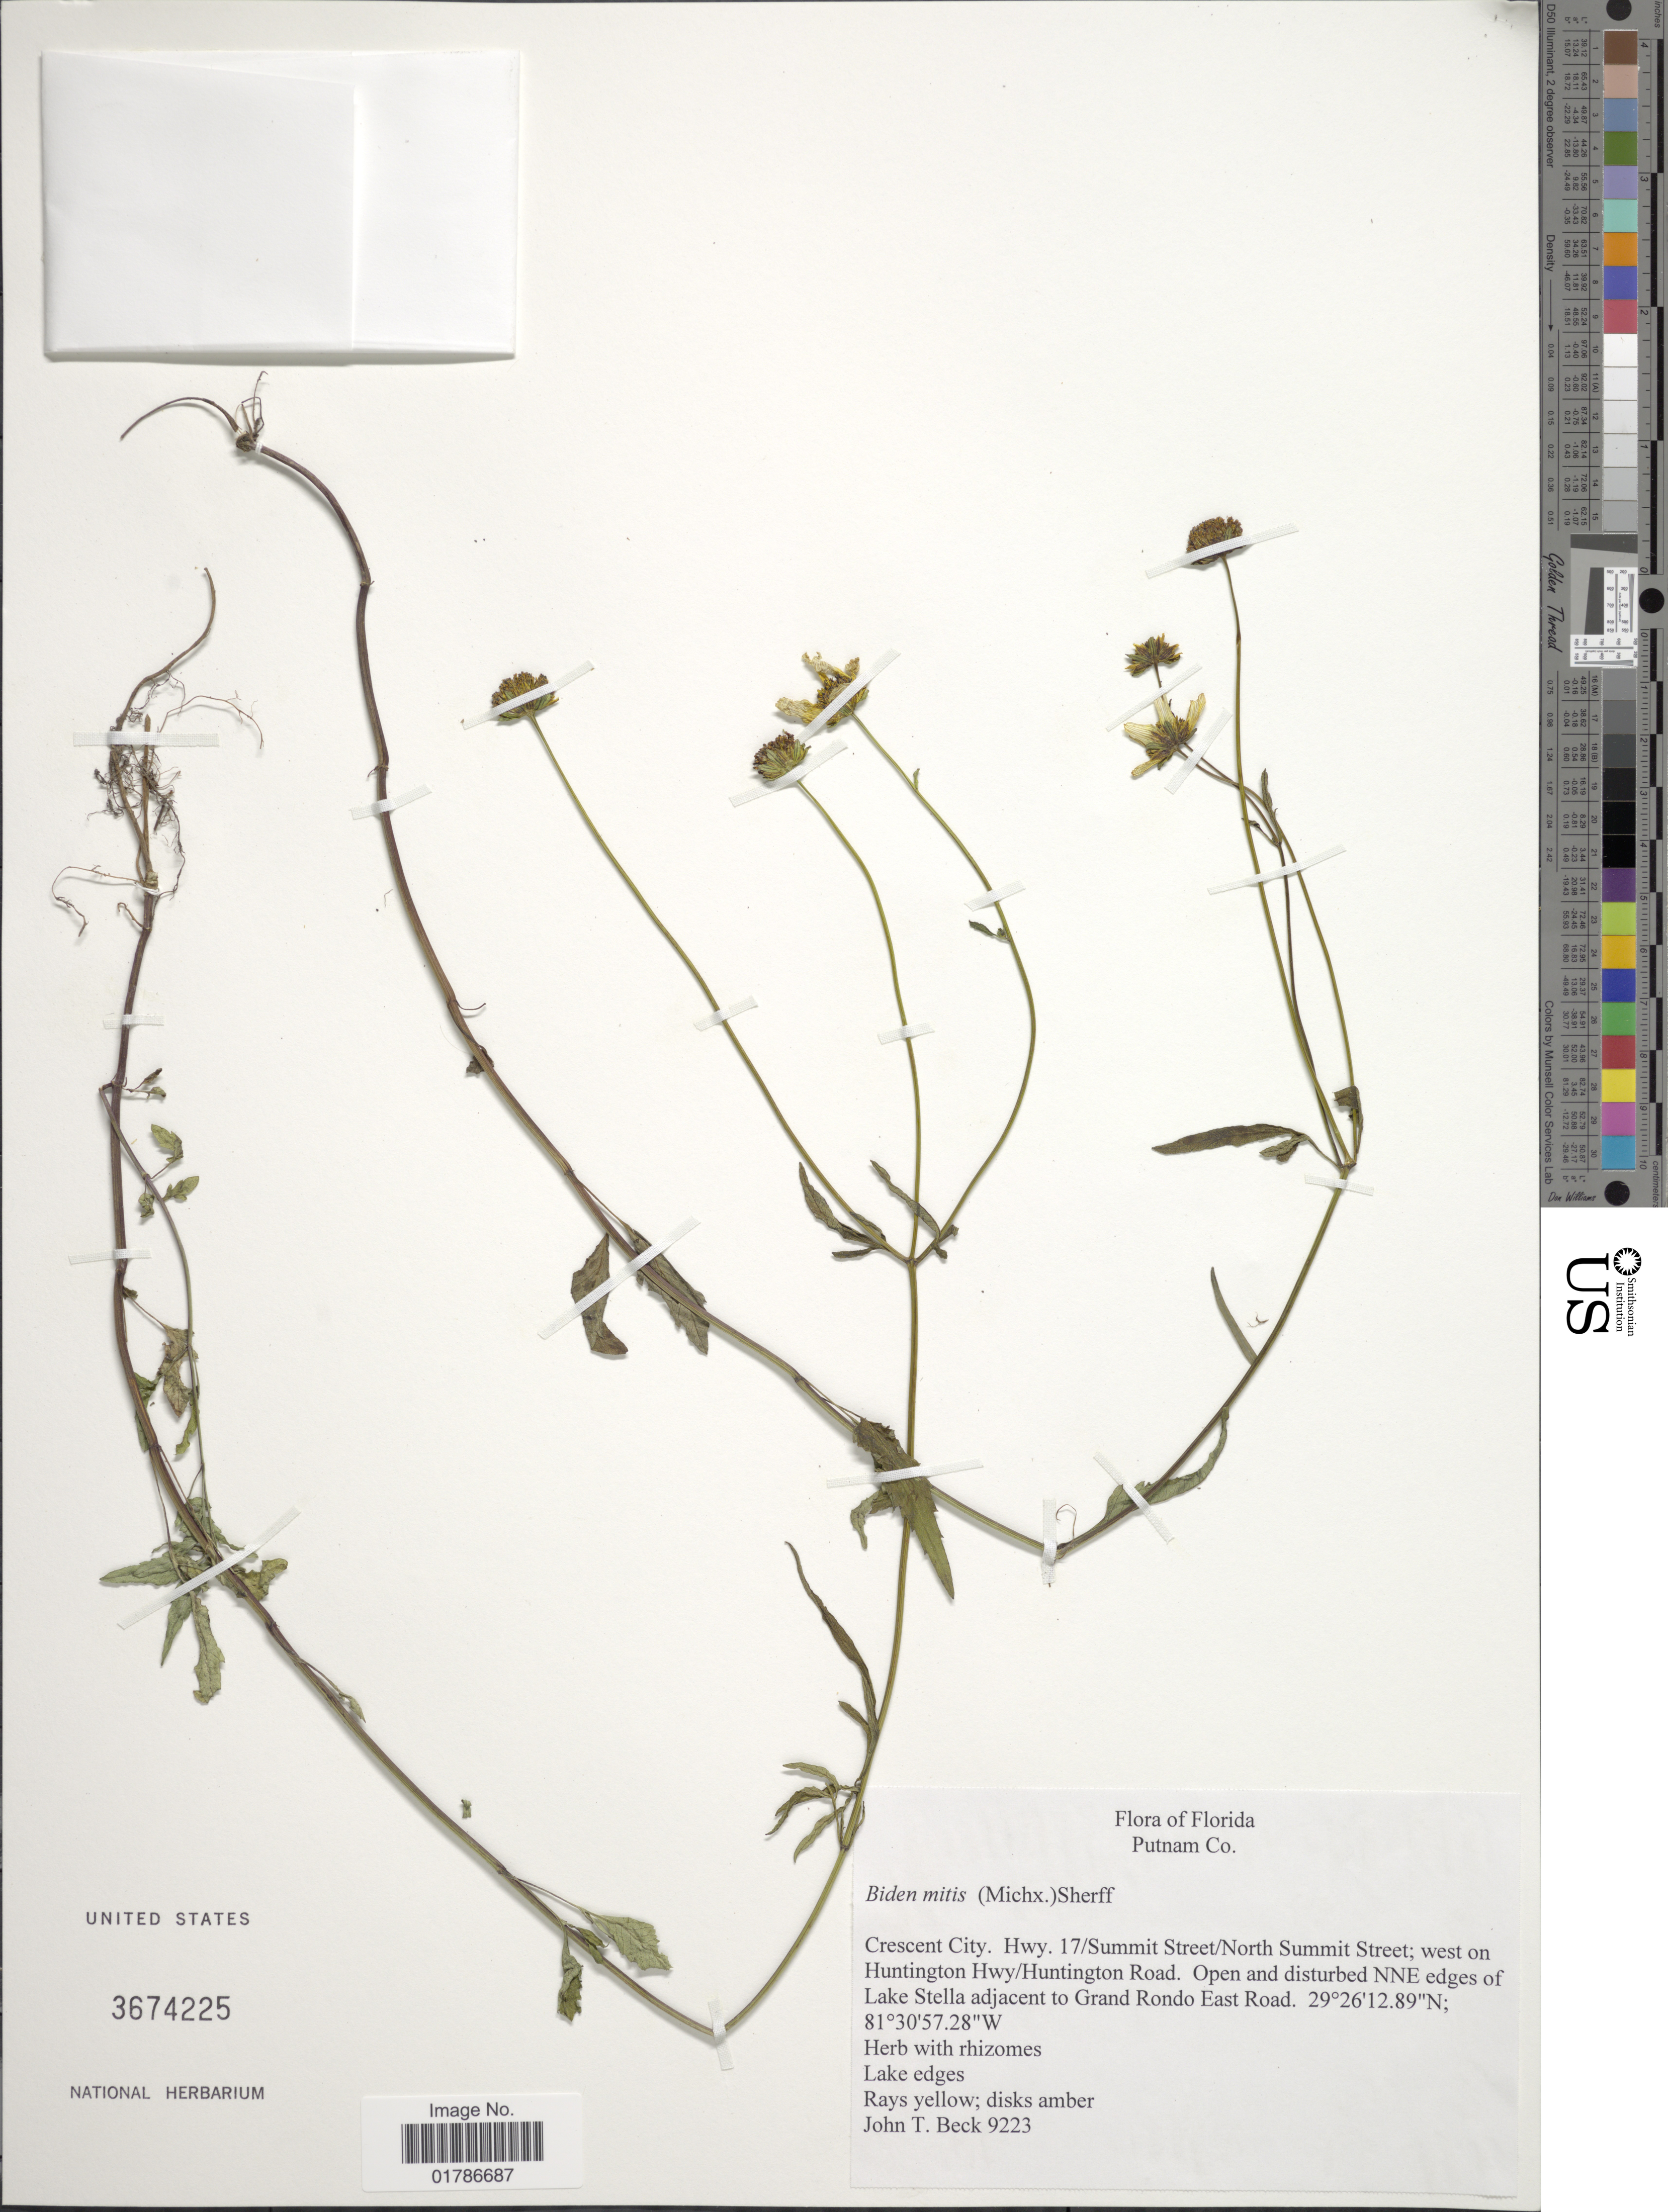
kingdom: Plantae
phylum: Tracheophyta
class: Magnoliopsida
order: Asterales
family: Asteraceae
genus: Bidens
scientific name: Bidens mitis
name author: (Michx.) Sherff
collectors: J. Beck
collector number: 9223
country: United States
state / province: Florida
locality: Putnam Co., Crescent City, Hwy. 17/Summit Street/North Summit Street, west on Huntington Hwy/Huntington Road, NNE edges of Lake Stella adjacent to Grand Rondo East Road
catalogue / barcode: US 3674225